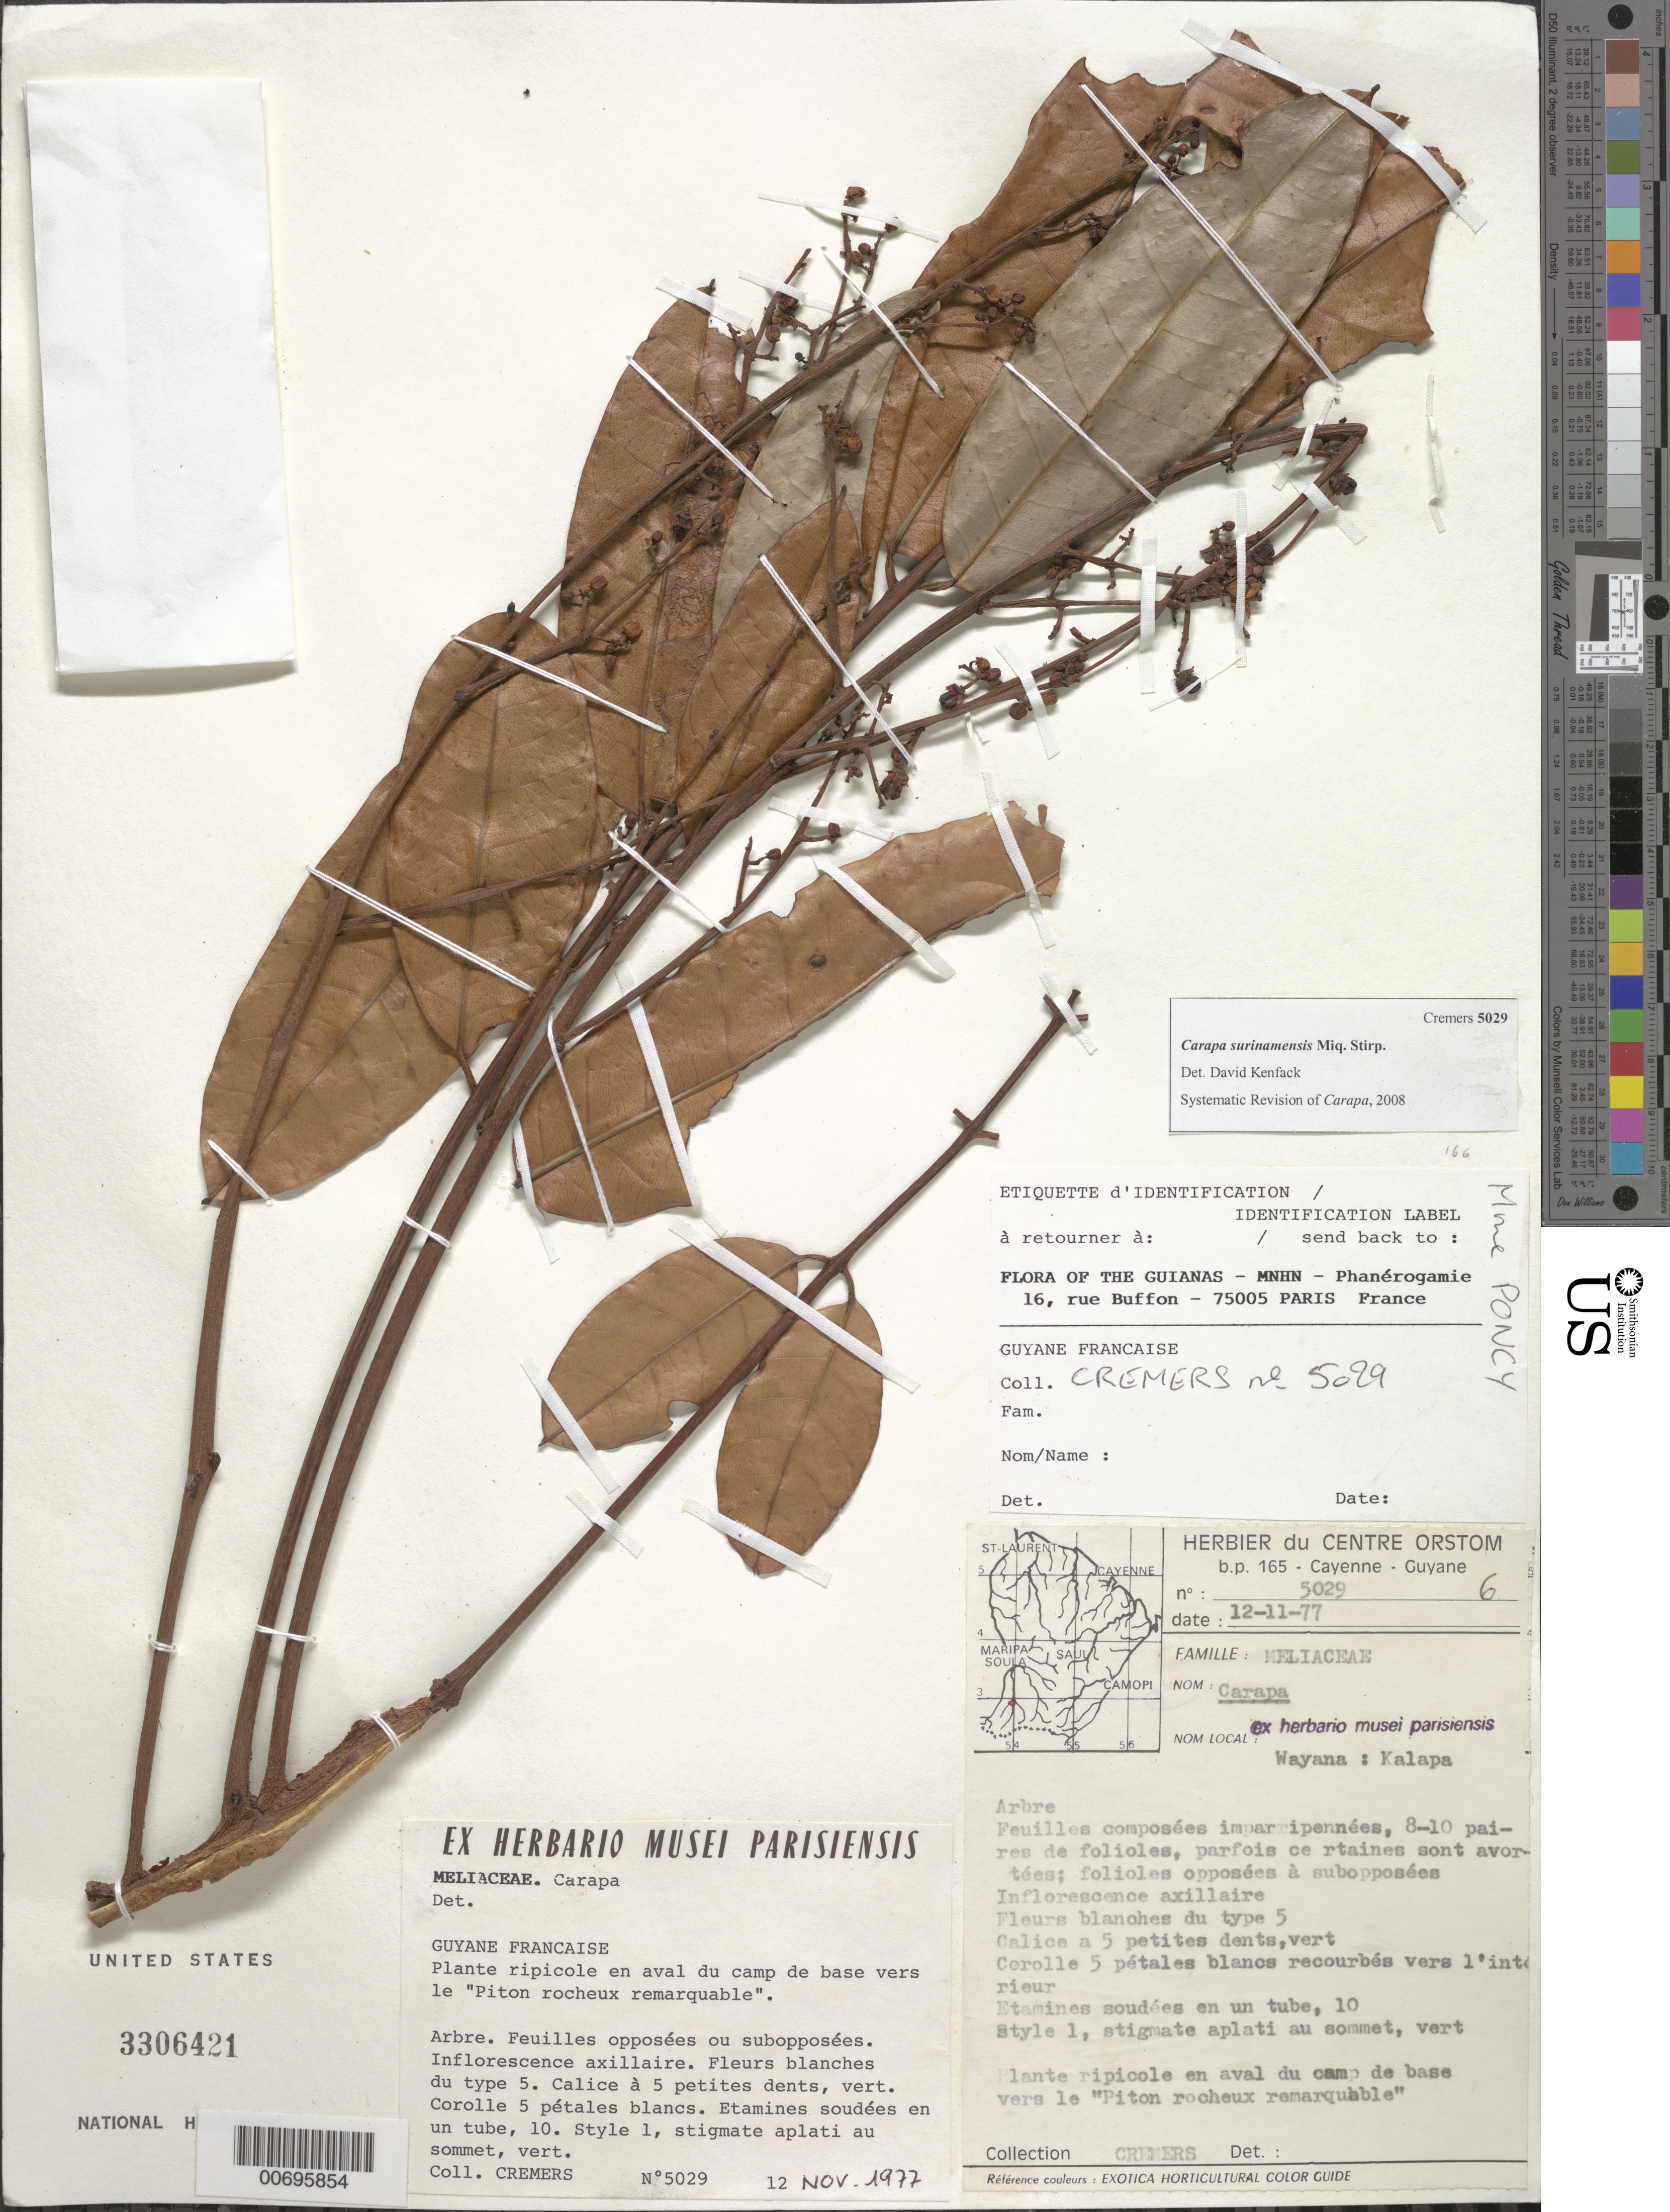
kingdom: Plantae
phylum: Tracheophyta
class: Magnoliopsida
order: Sapindales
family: Meliaceae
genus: Carapa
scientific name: Carapa surinamensis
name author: Miq.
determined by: Kenfack, D.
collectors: G. Cremers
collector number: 5029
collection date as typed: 12-Nov-77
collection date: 1977-11-12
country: French Guiana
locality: Bassin du Haut-Marouini, Marouini-l'Itany, en aval du camp de base vers le 'Piton rocheux remarquable'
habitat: Ripicole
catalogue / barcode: US 3306421